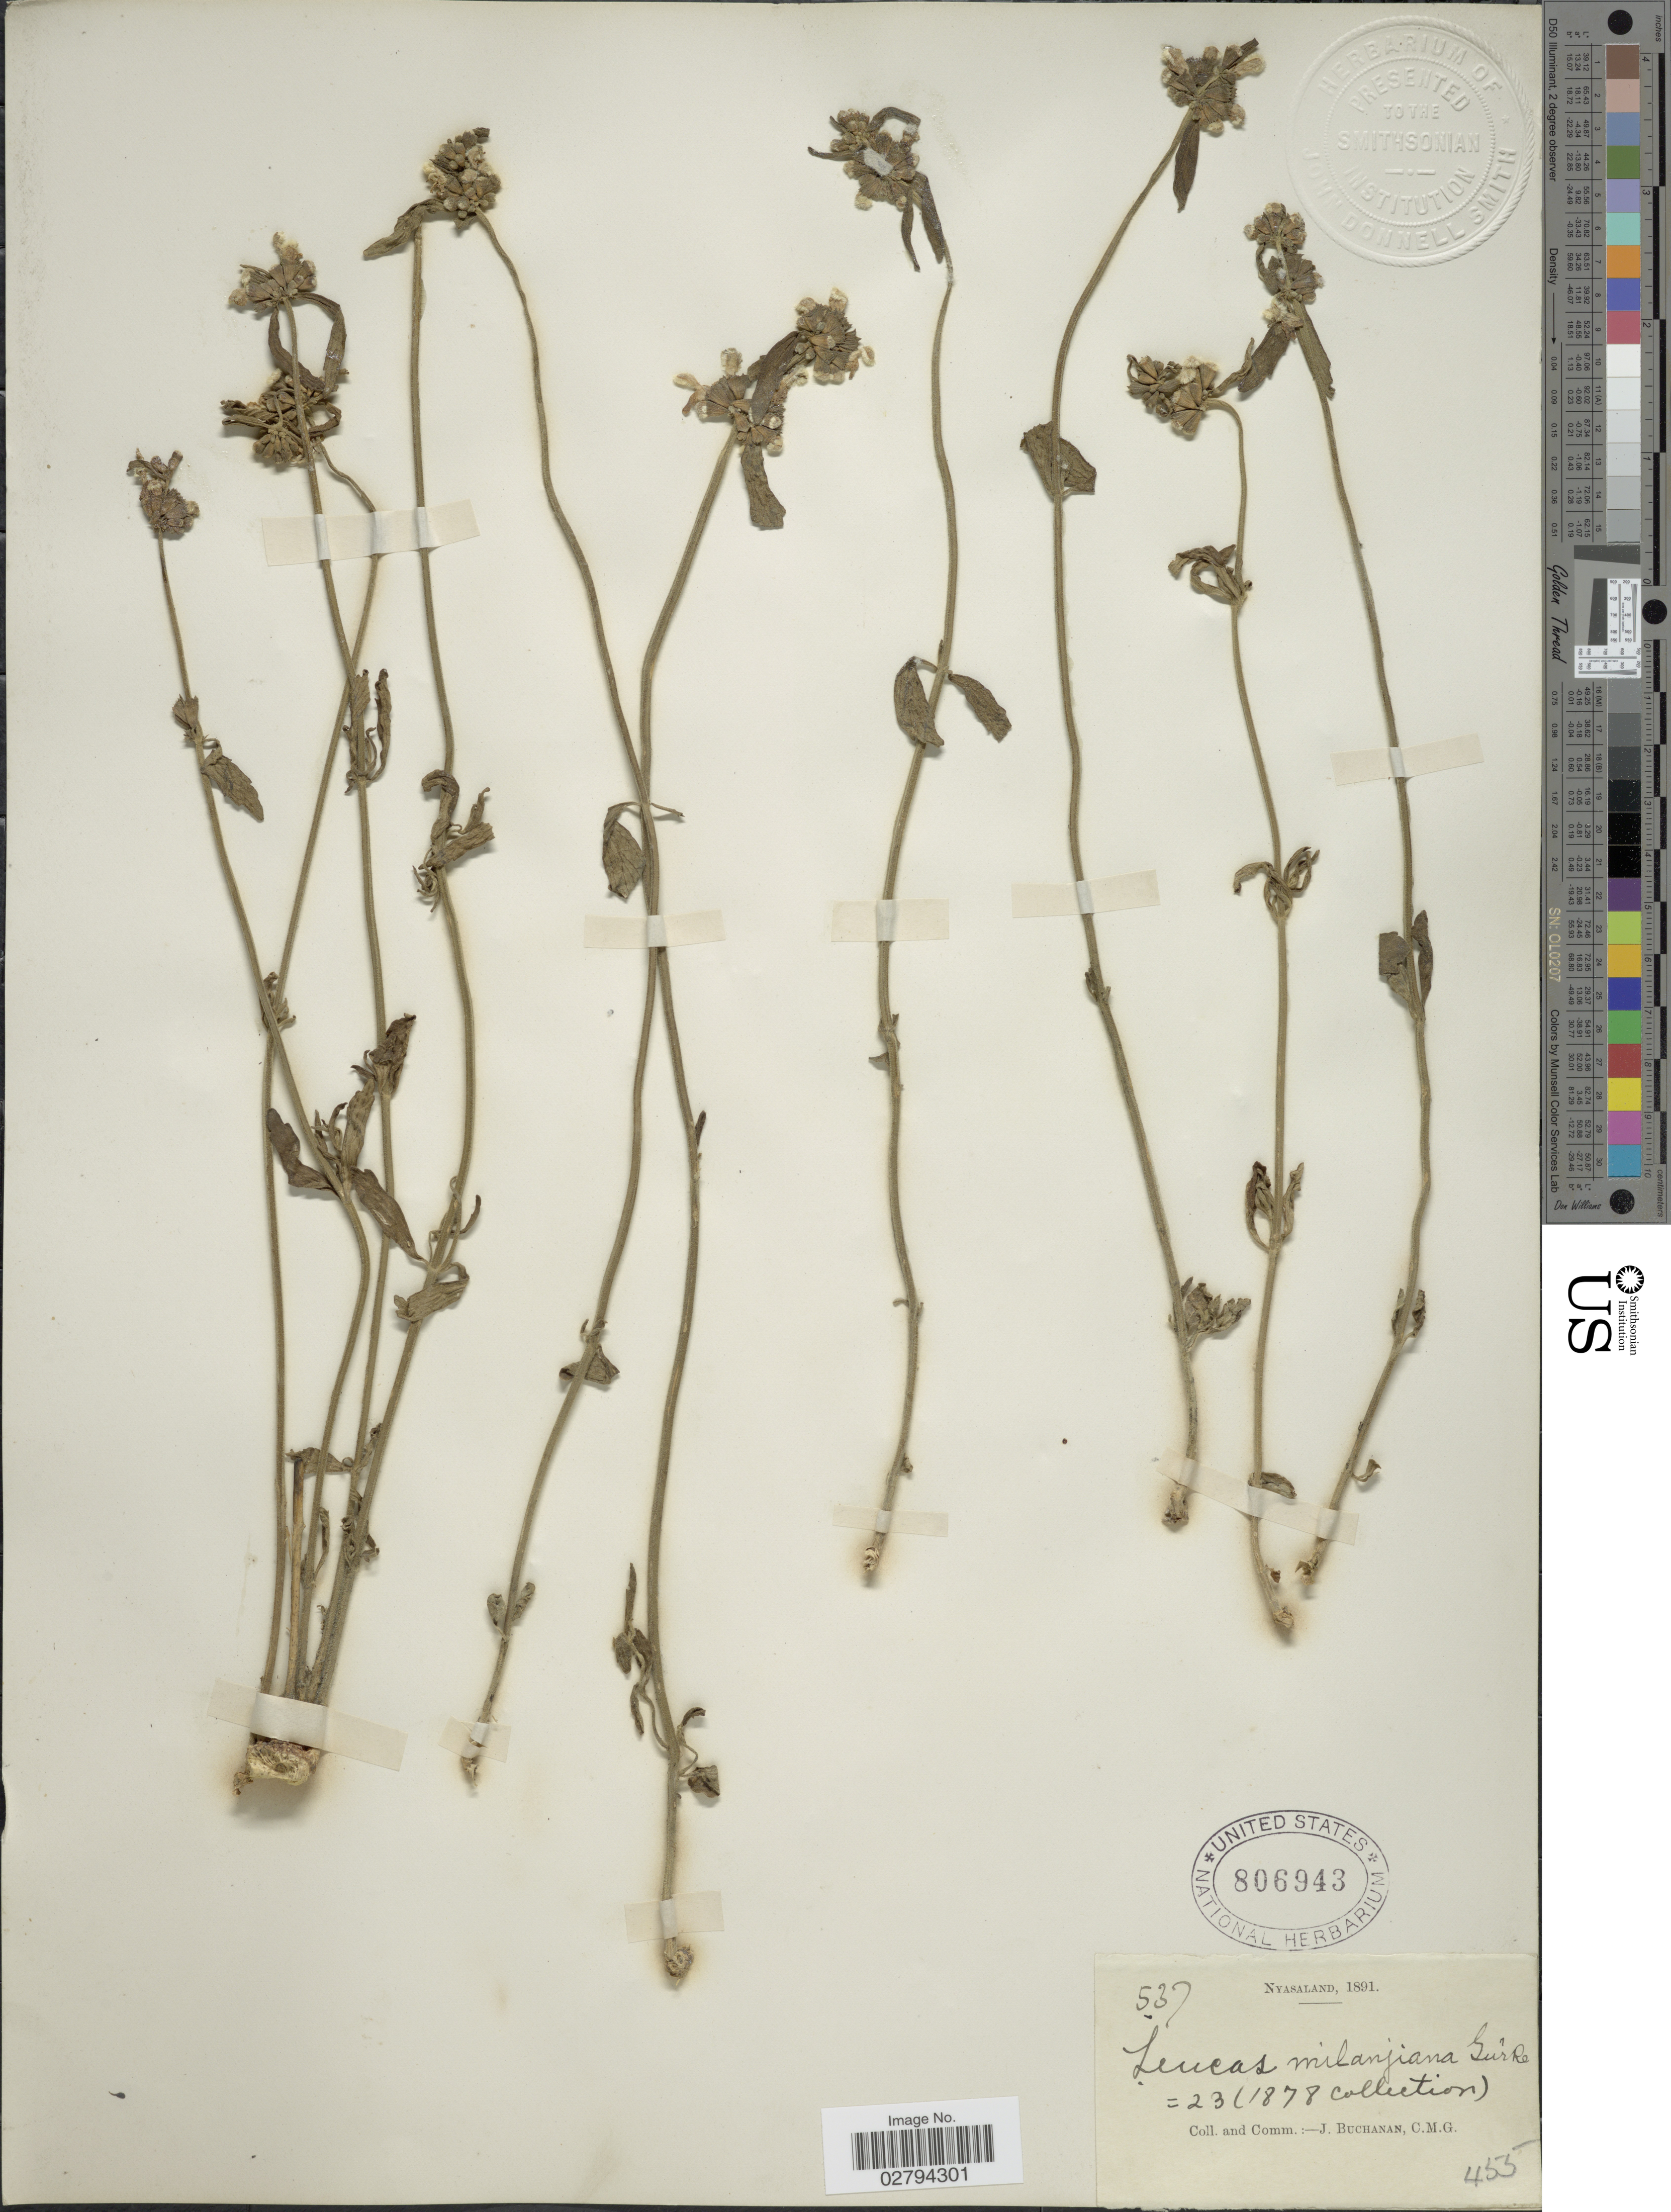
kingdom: Plantae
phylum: Tracheophyta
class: Magnoliopsida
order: Lamiales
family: Lamiaceae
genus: Leucas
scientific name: Leucas milanjiana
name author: Gürke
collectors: J. Buchanan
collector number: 537/455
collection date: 1891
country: Malawi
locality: Nyasaland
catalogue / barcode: US 806943